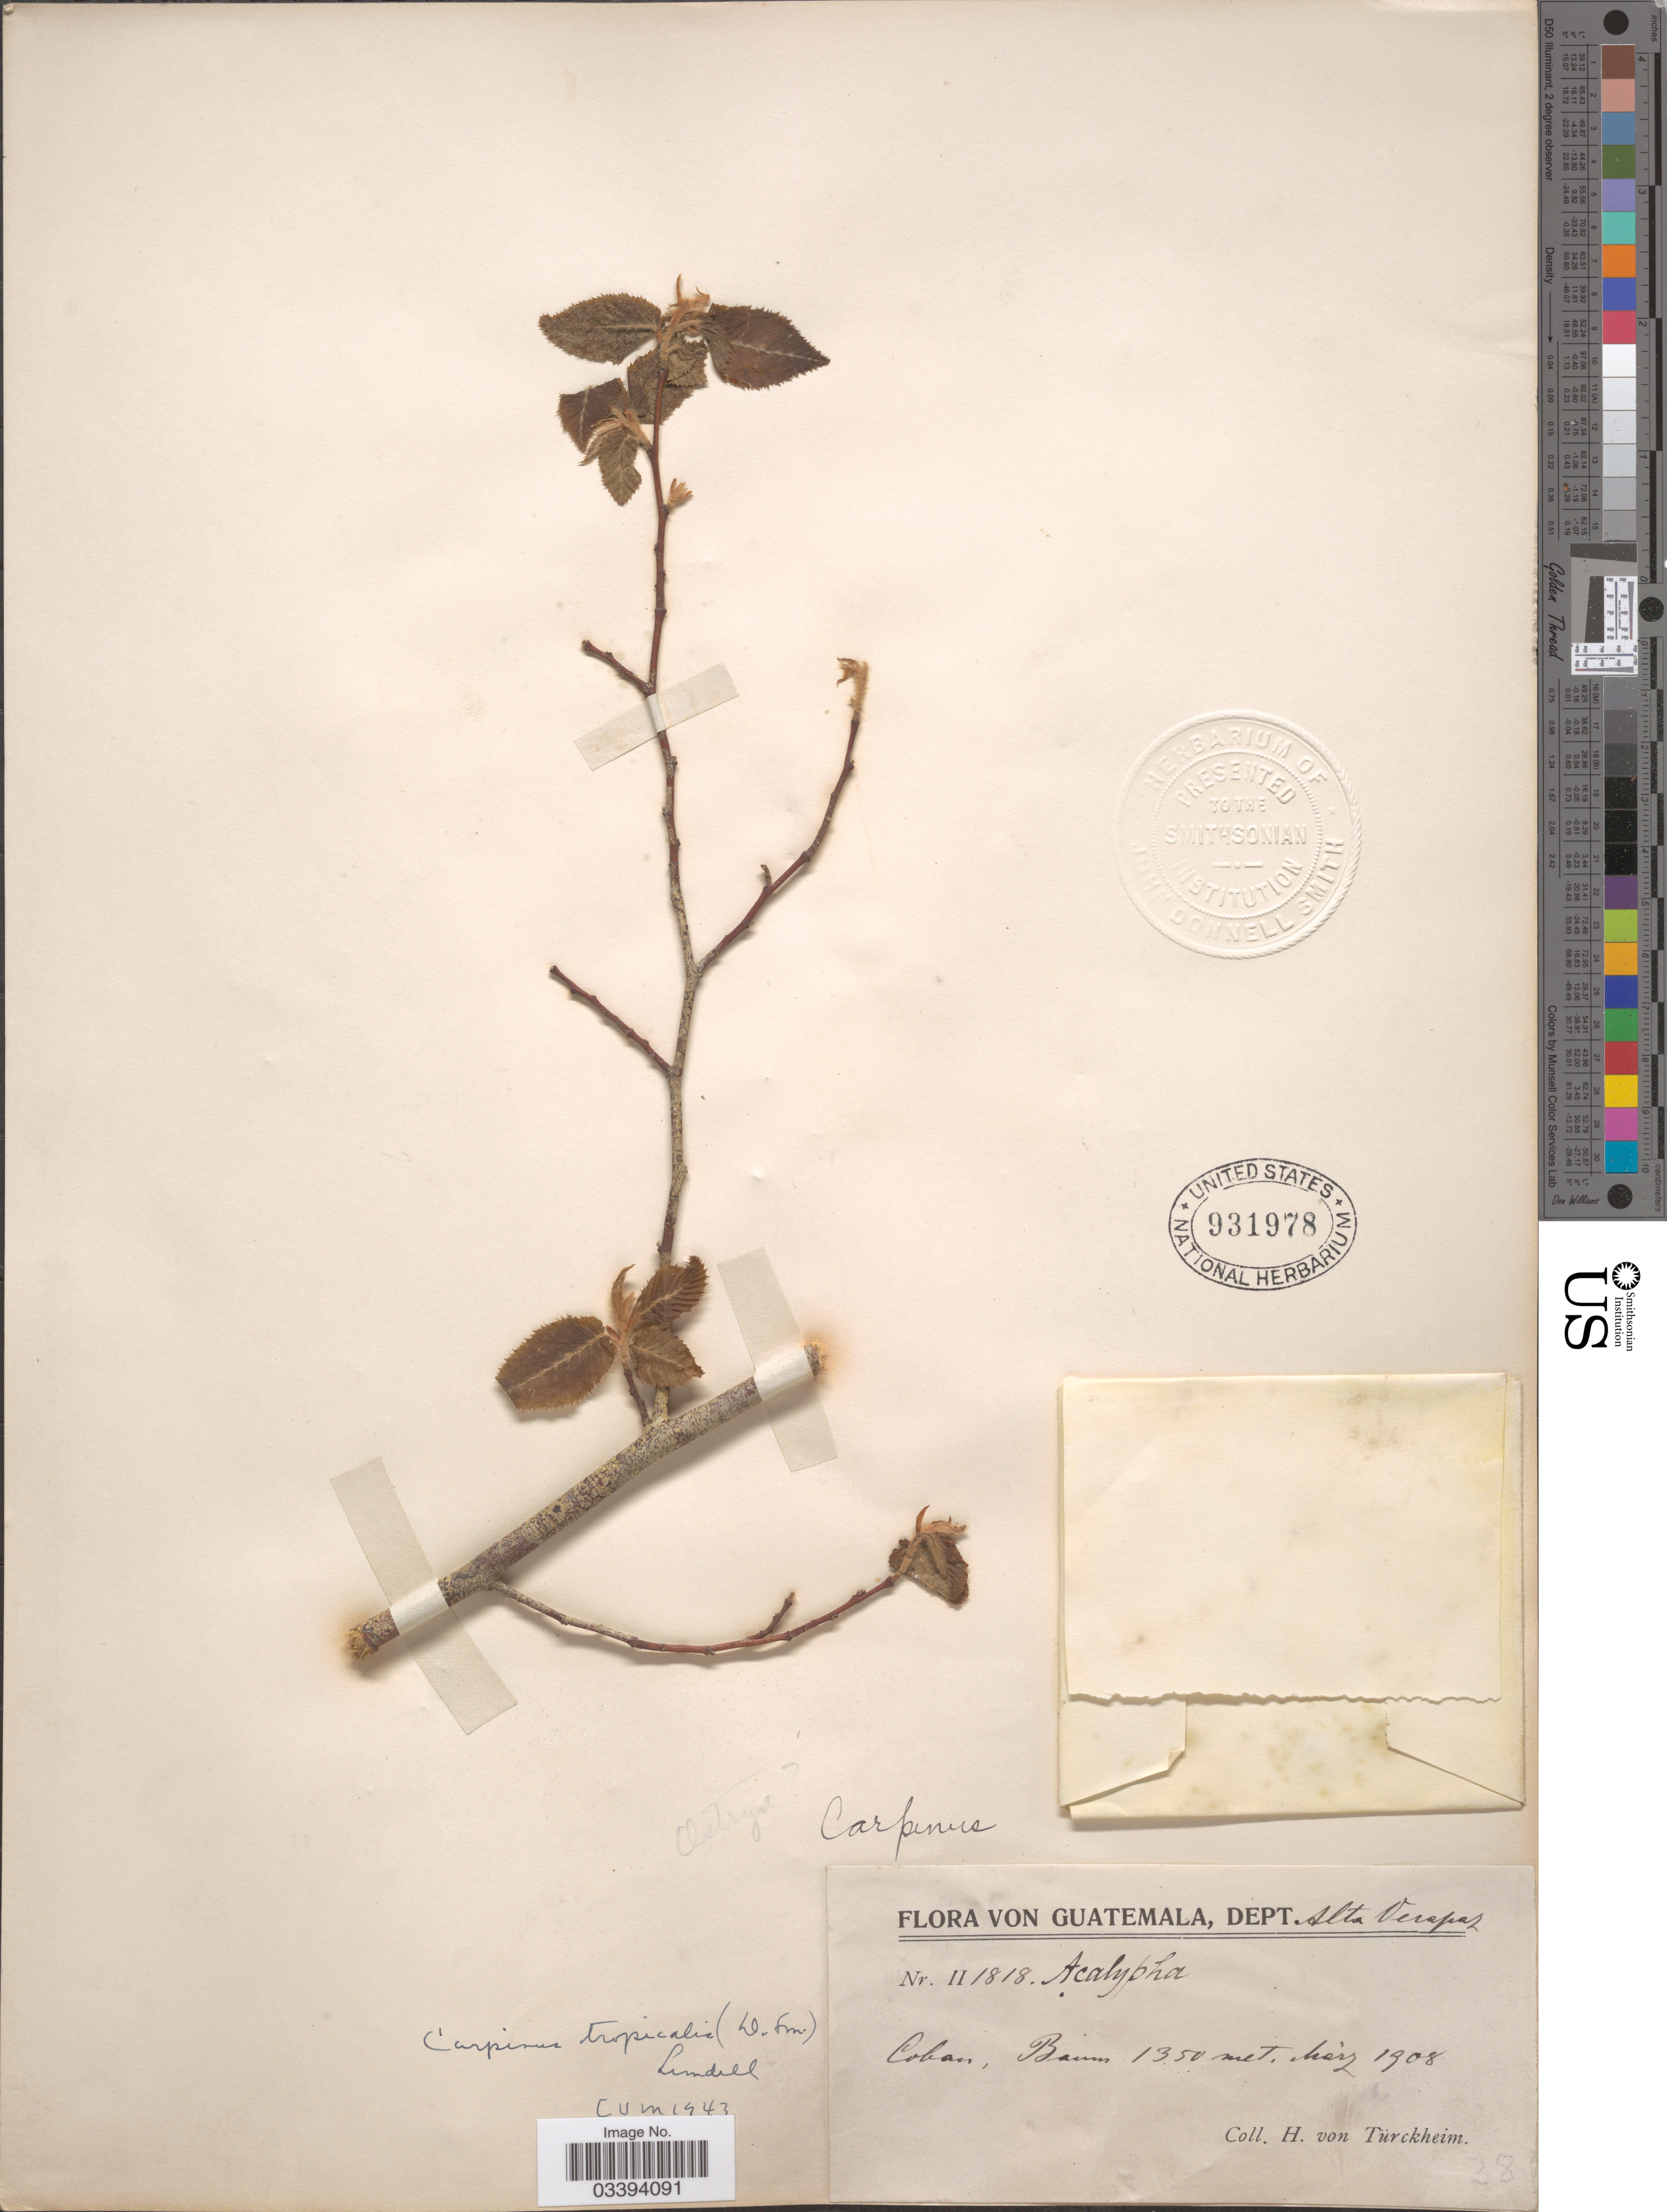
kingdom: Plantae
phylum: Tracheophyta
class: Magnoliopsida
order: Fagales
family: Betulaceae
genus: Carpinus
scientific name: Carpinus tropicalis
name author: (Donn. Sm.) Lundell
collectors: H. von Türckheim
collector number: II1818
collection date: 1908-03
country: Guatemala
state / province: Alta Verapaz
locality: Dept. Alta Verapaz. Coban.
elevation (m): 1350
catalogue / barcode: US 931978